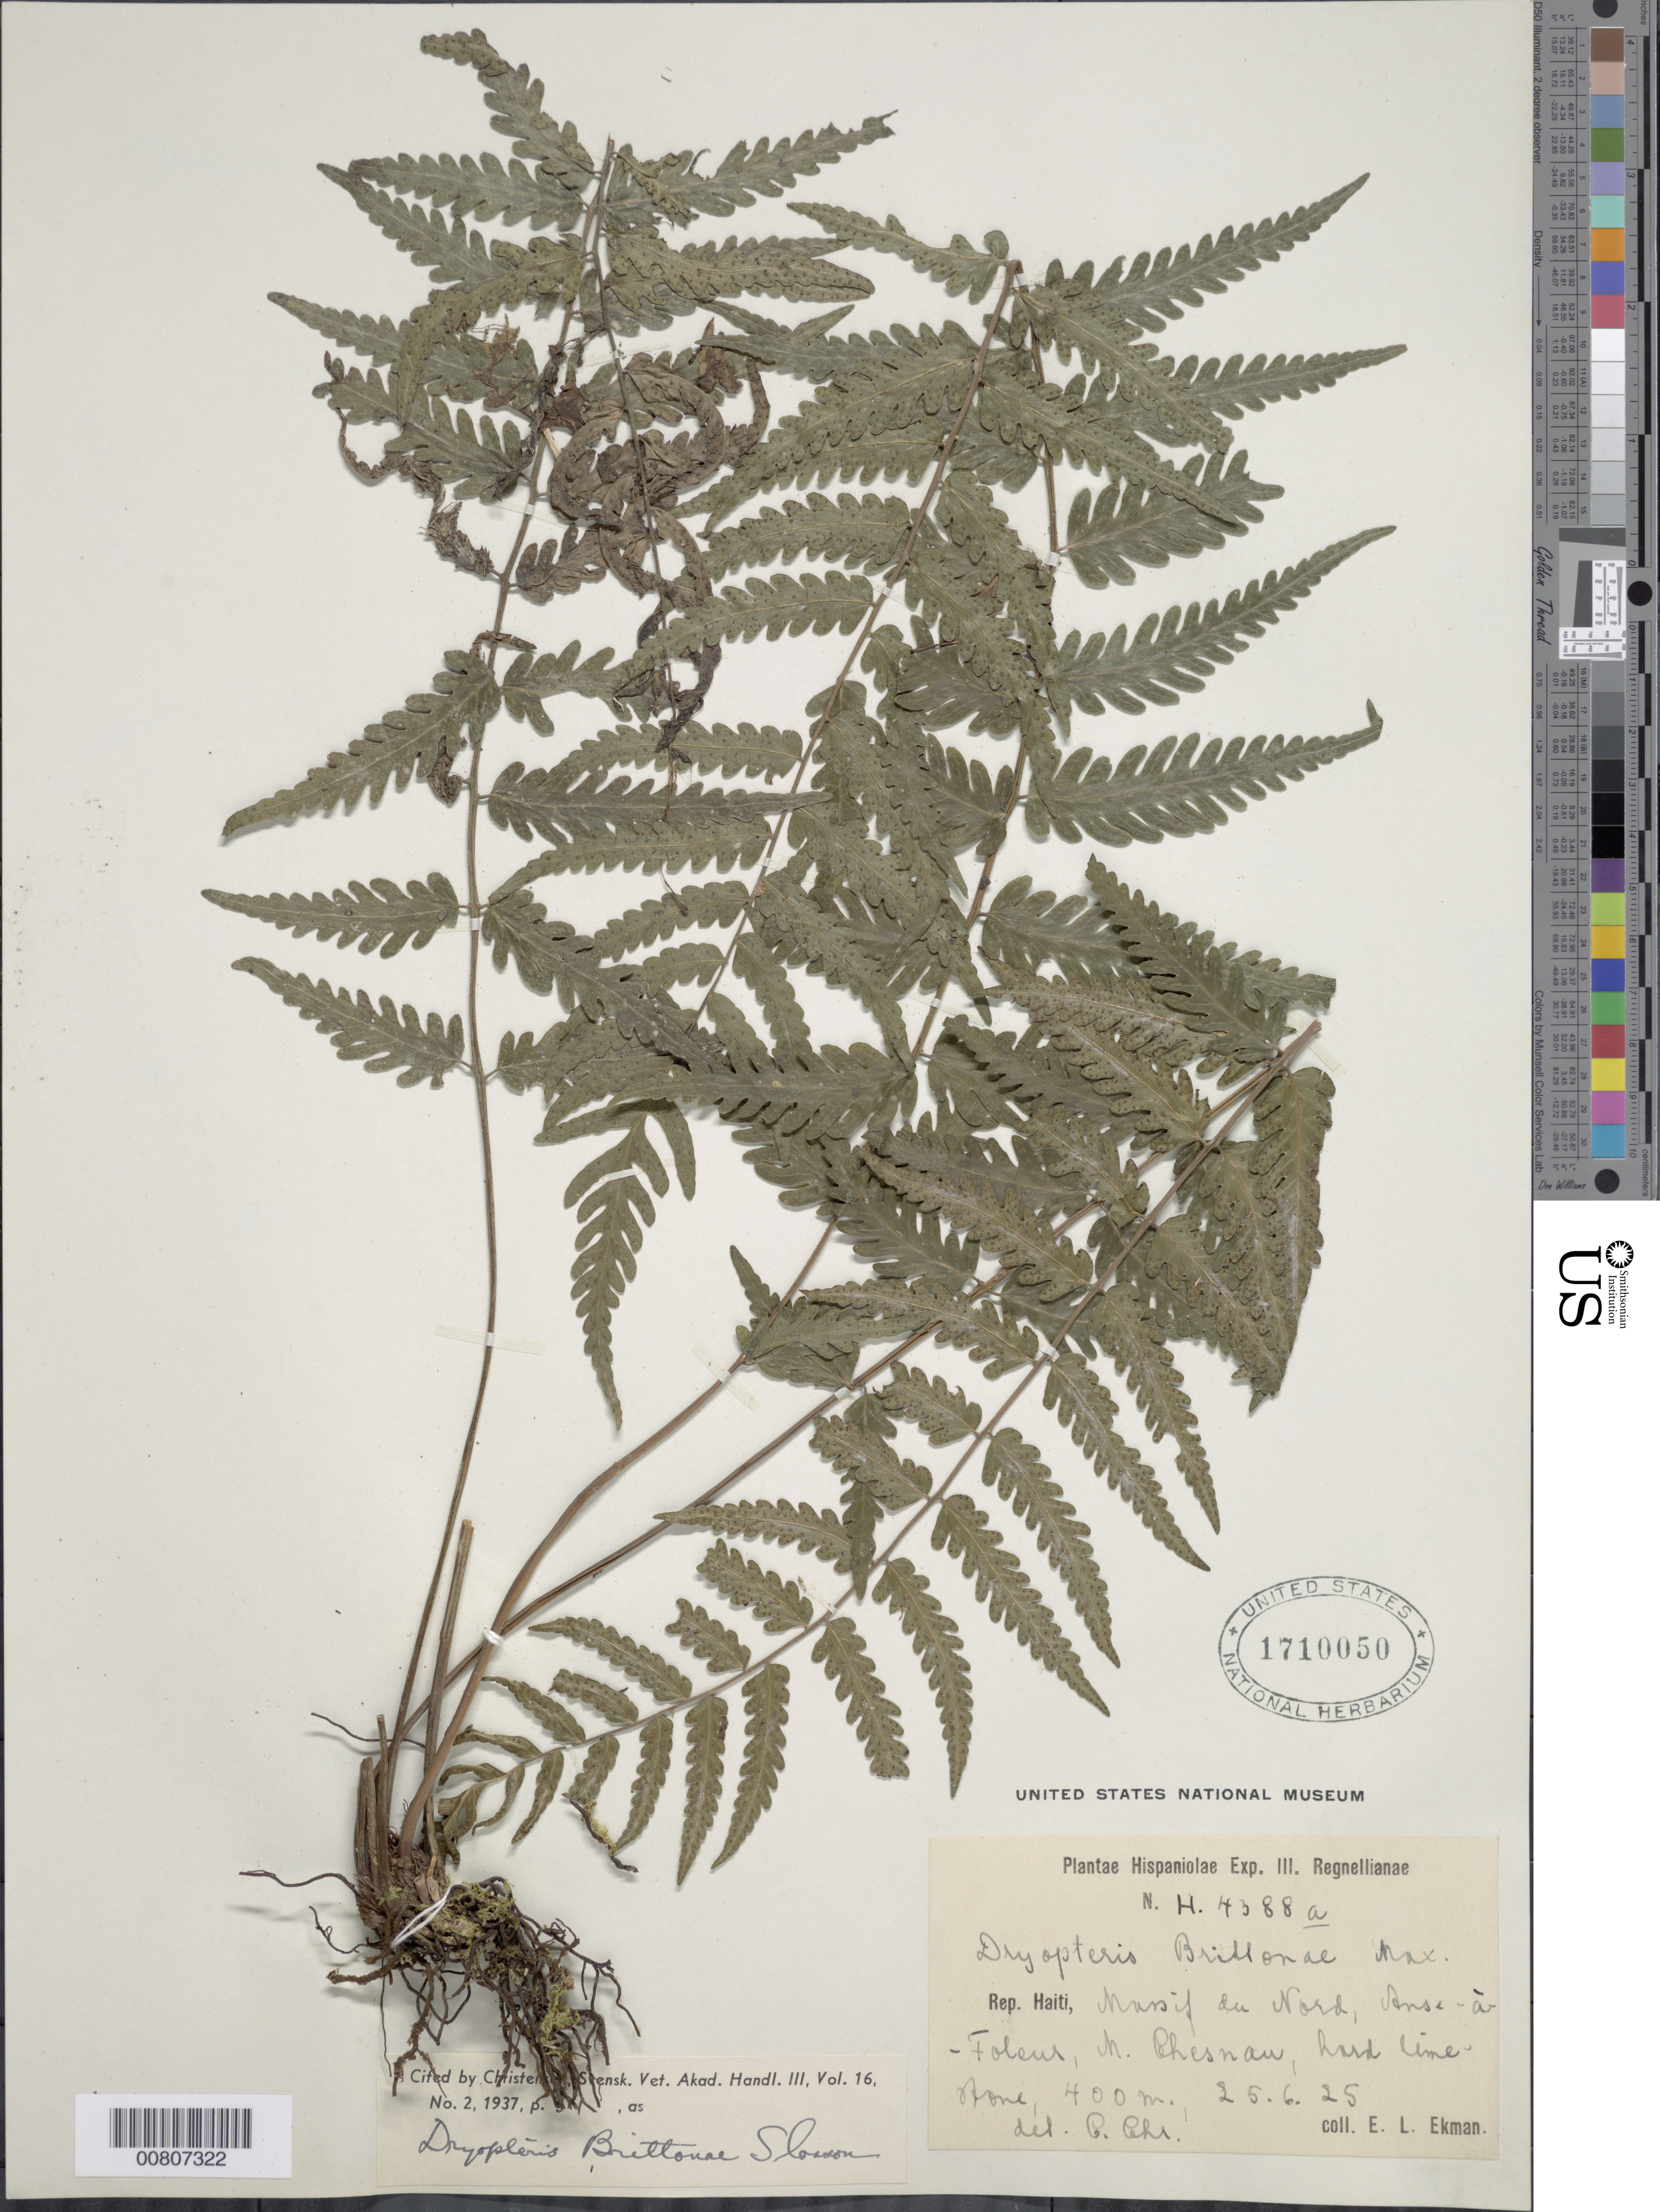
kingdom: Plantae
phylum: Tracheophyta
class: Polypodiopsida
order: Polypodiales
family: Thelypteridaceae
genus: Goniopteris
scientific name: Goniopteris abrupta (Desv.) comb. nov., ined 2015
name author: (Desv.)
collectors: E. L. Ekman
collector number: H 4388a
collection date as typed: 25 Jun 1925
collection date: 1925-06-25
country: Haiti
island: Hispaniola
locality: Massif du Nord, Anse à Foleur, M. Chesnau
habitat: Hard limestone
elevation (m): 400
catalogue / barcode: US 1710050